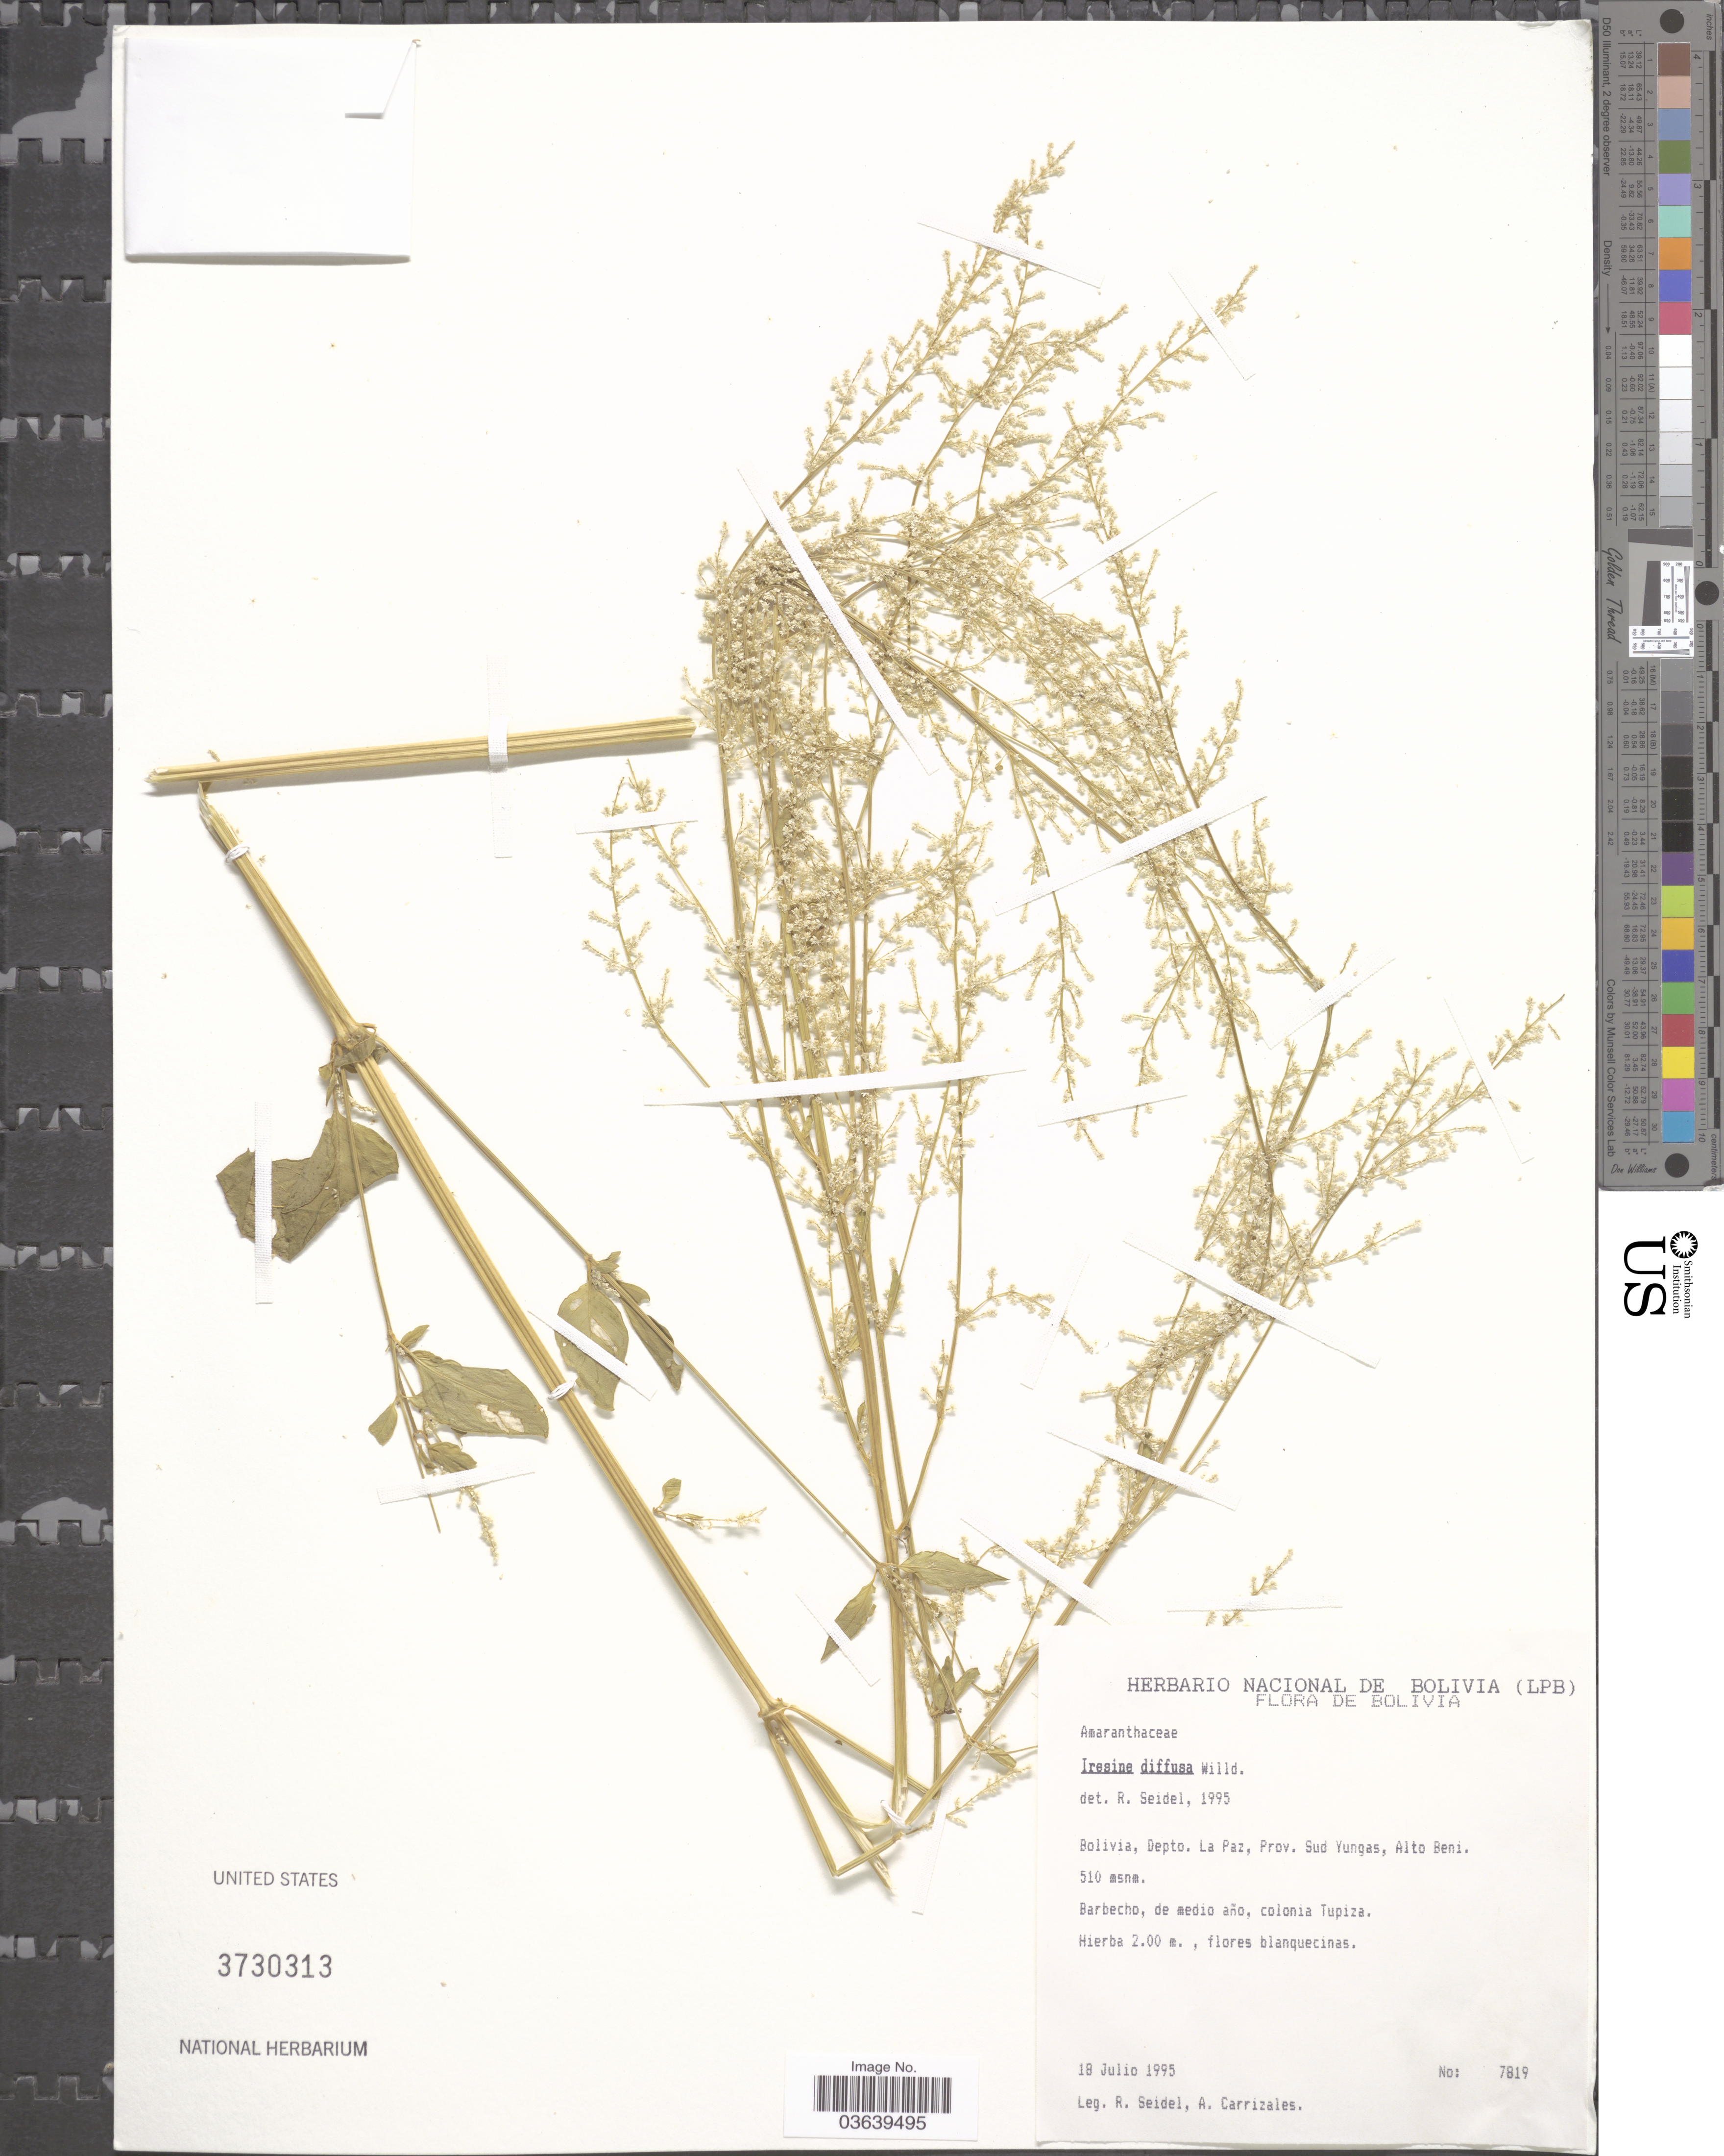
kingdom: Plantae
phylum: Tracheophyta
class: Magnoliopsida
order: Caryophyllales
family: Amaranthaceae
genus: Iresine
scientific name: Iresine celosia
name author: L.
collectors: R. Seidel & A. Carrizales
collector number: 7819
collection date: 1995-07-18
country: Bolivia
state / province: La Paz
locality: Depto. La Paz, Prov. Sud Yungas, Alto Beni. Barbecho, de medio año, Colonia Tupiza.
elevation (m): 510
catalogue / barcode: US 3730313